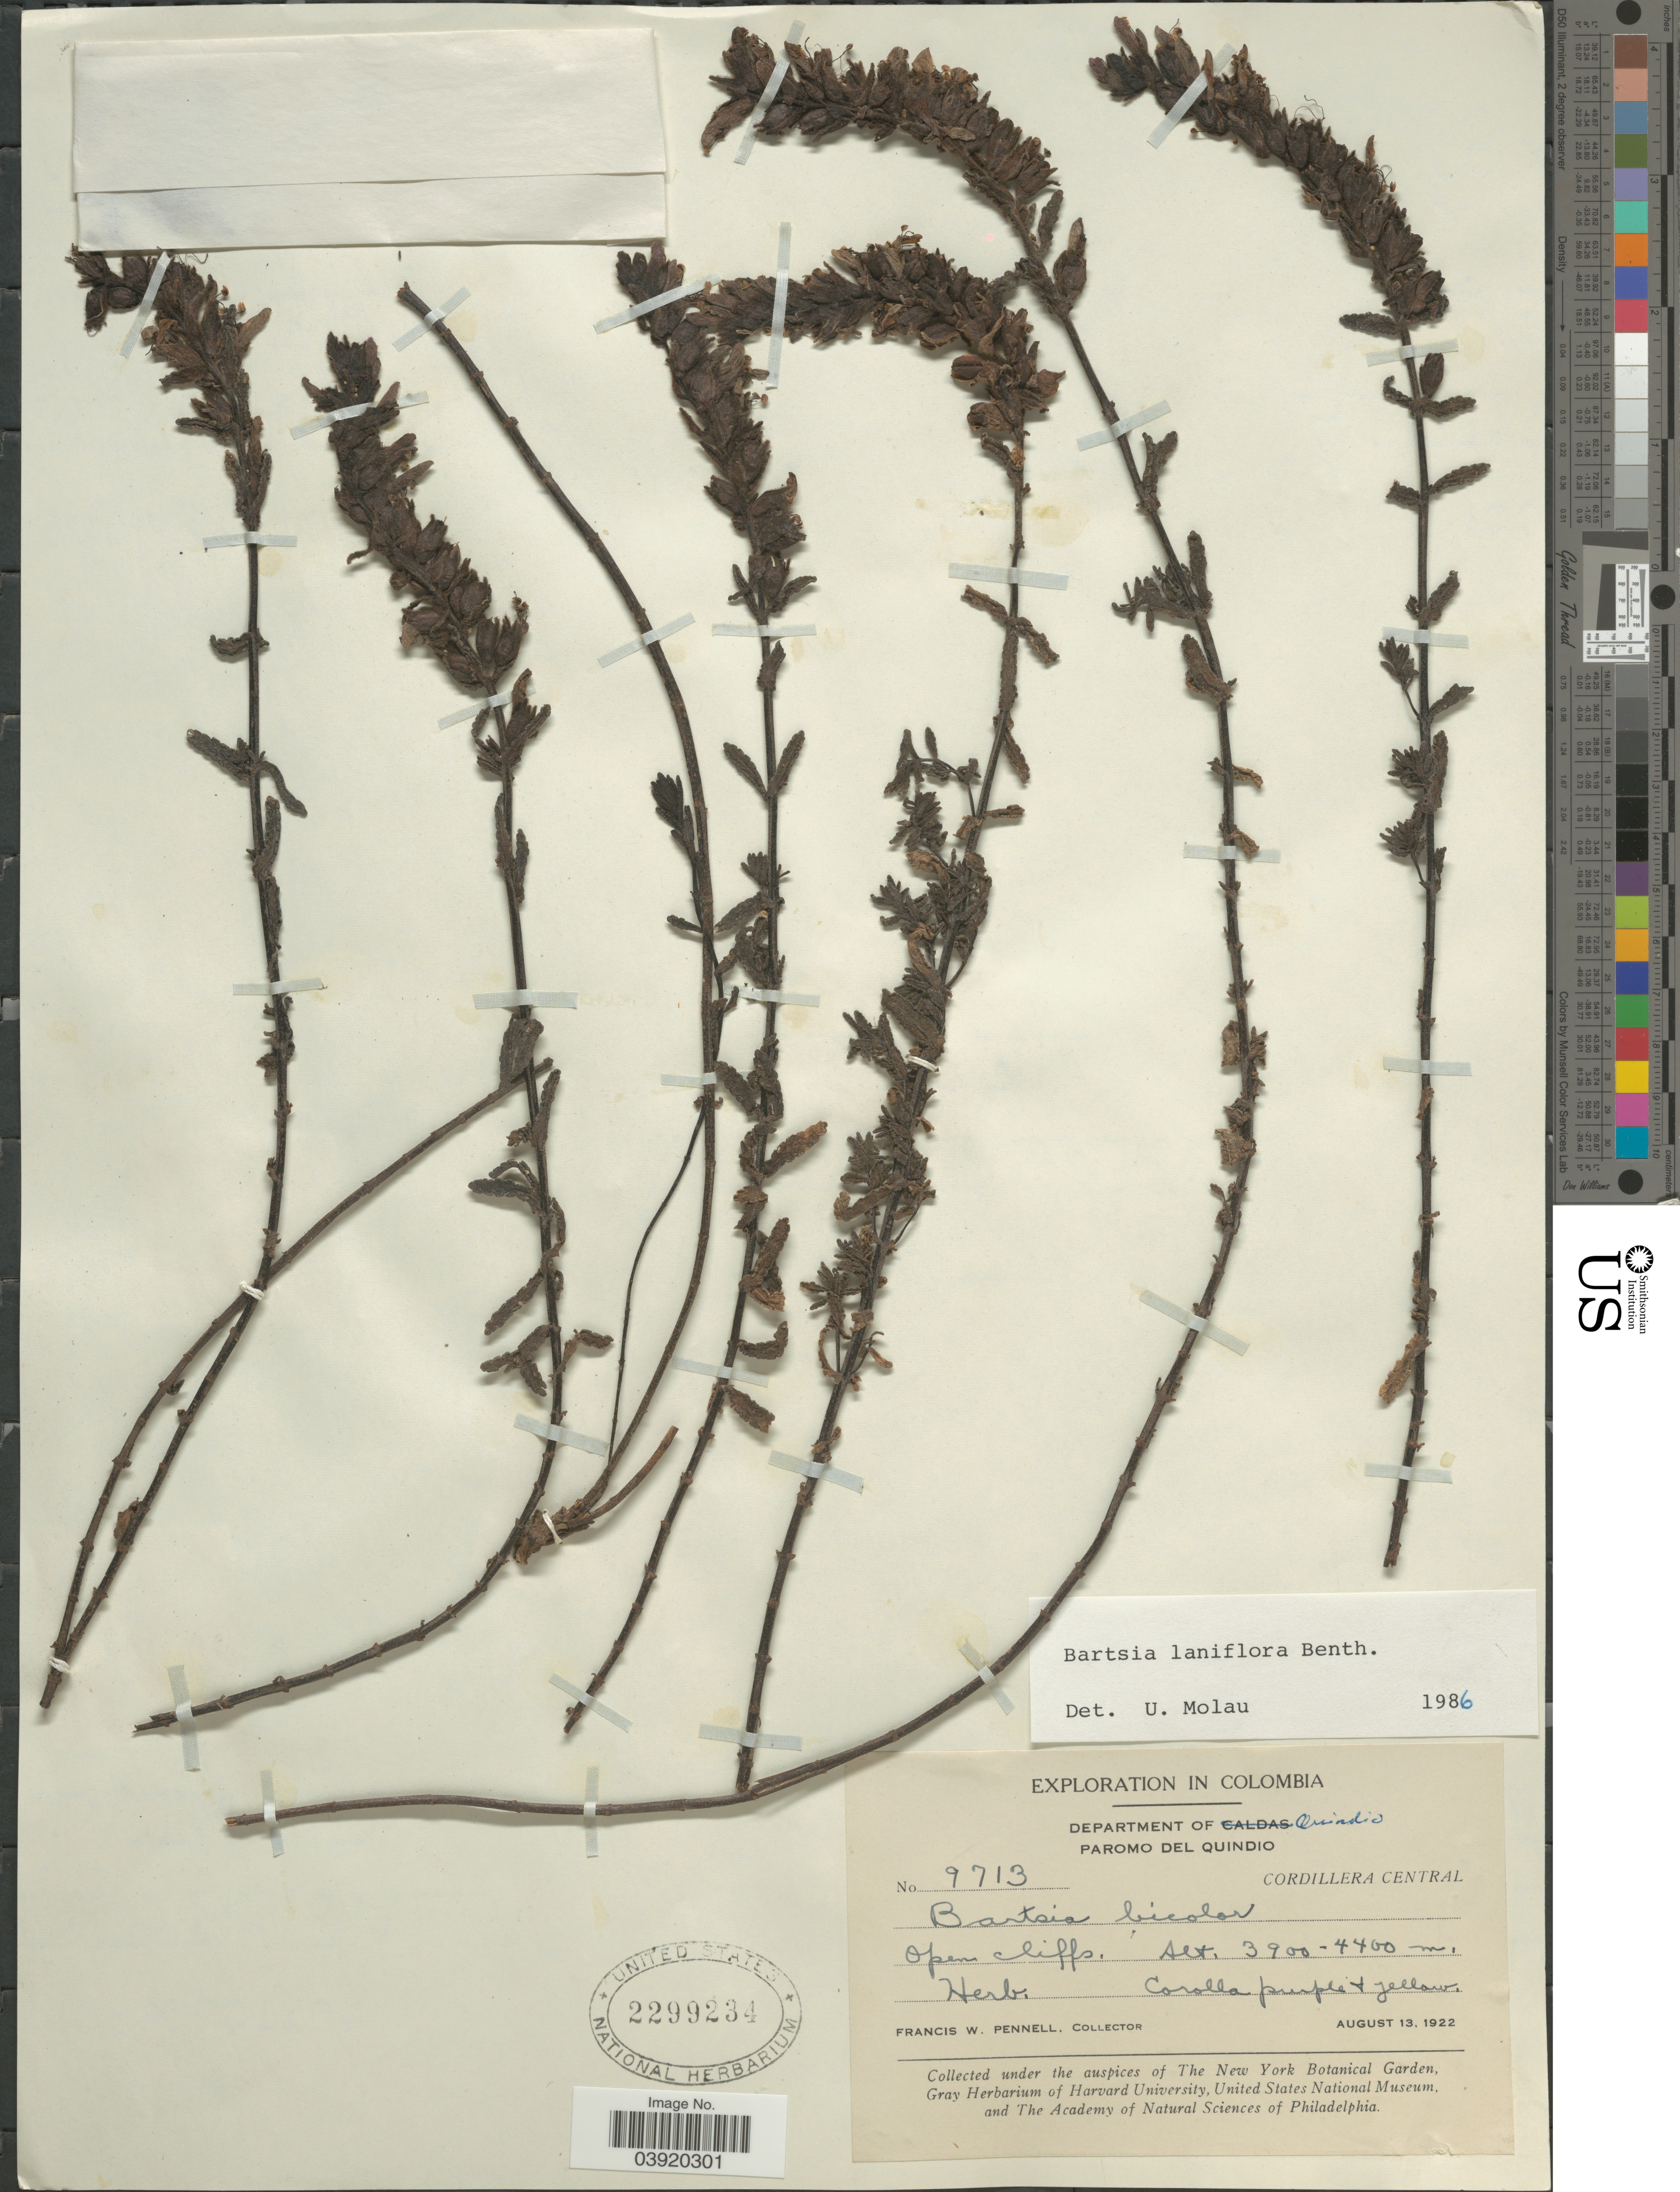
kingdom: Plantae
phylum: Tracheophyta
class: Magnoliopsida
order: Lamiales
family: Orobanchaceae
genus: Bartsia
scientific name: Bartsia laniflora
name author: Benth.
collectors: F. W. Pennell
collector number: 9713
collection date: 1922-08-13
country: Colombia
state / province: Quindío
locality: Department of Quindio. Paromo del Quindio. Cordillera Central.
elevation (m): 3900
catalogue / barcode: US 2299234